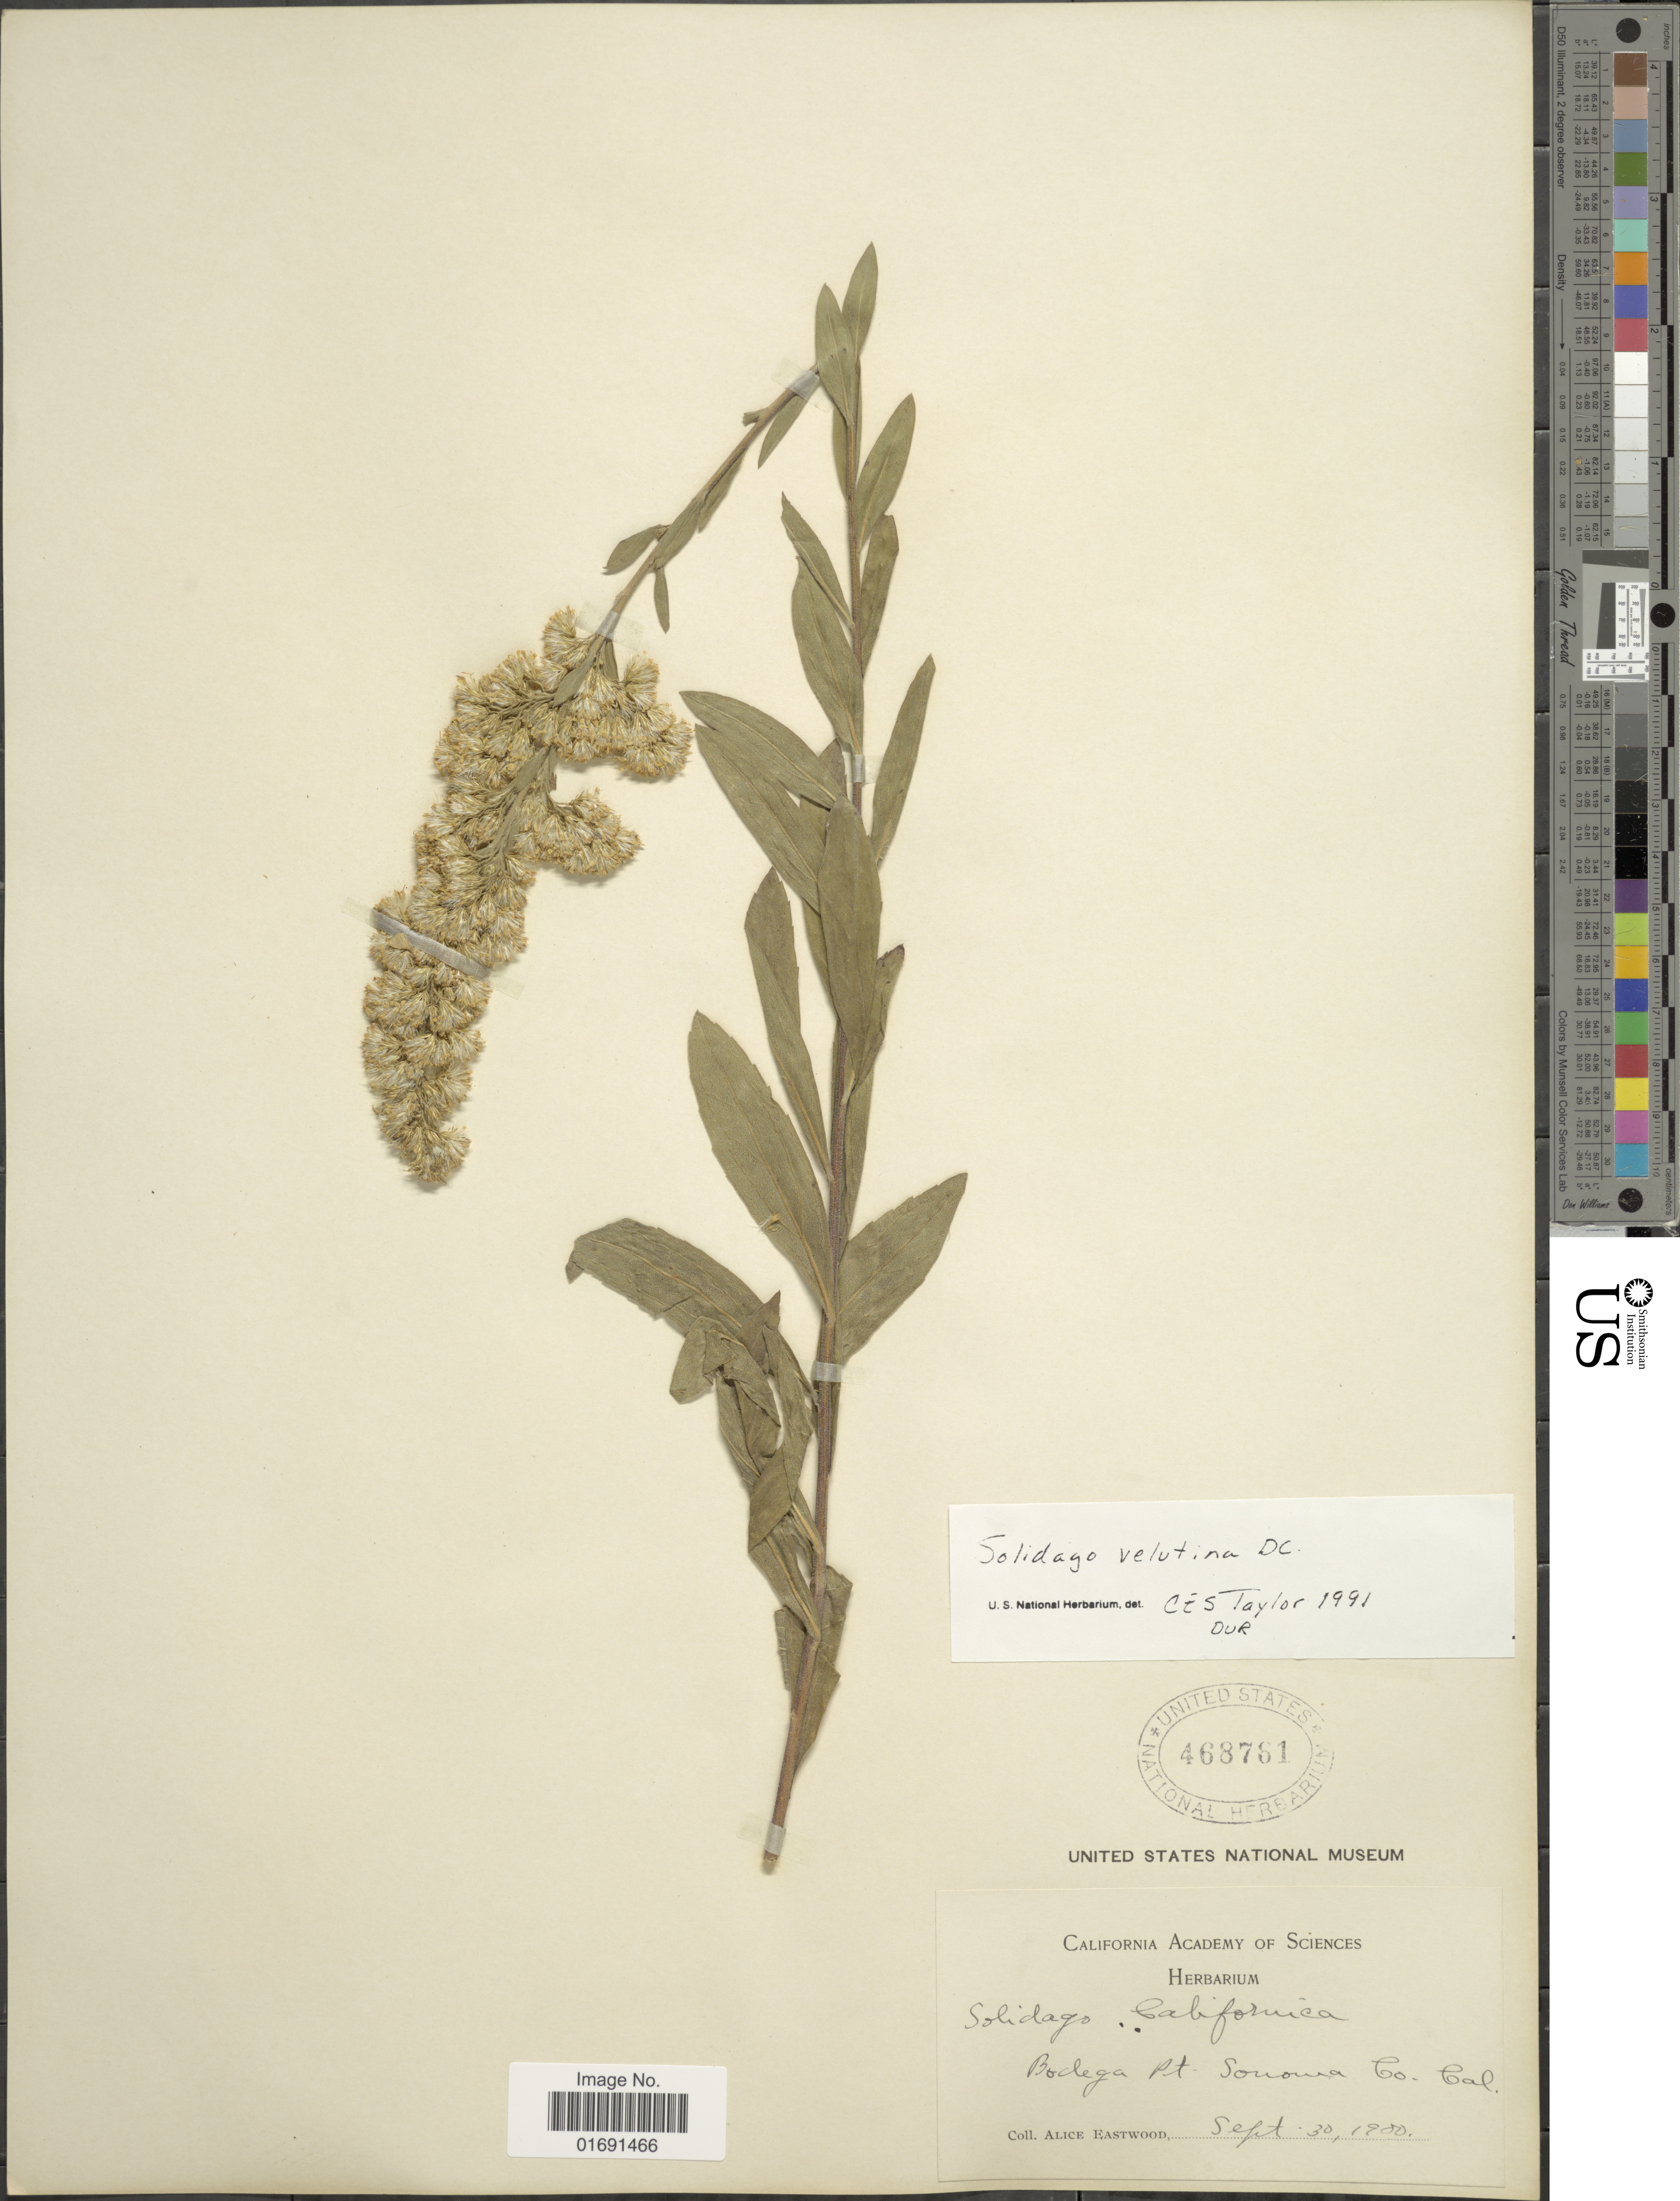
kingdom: Plantae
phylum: Tracheophyta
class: Magnoliopsida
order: Asterales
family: Asteraceae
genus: Solidago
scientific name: Solidago velutina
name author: DC.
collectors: A. Eastwood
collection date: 1900-09-30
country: United States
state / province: California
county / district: Sonoma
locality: Bodega Pt. Sonoma Co. Cal.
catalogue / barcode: US 468761